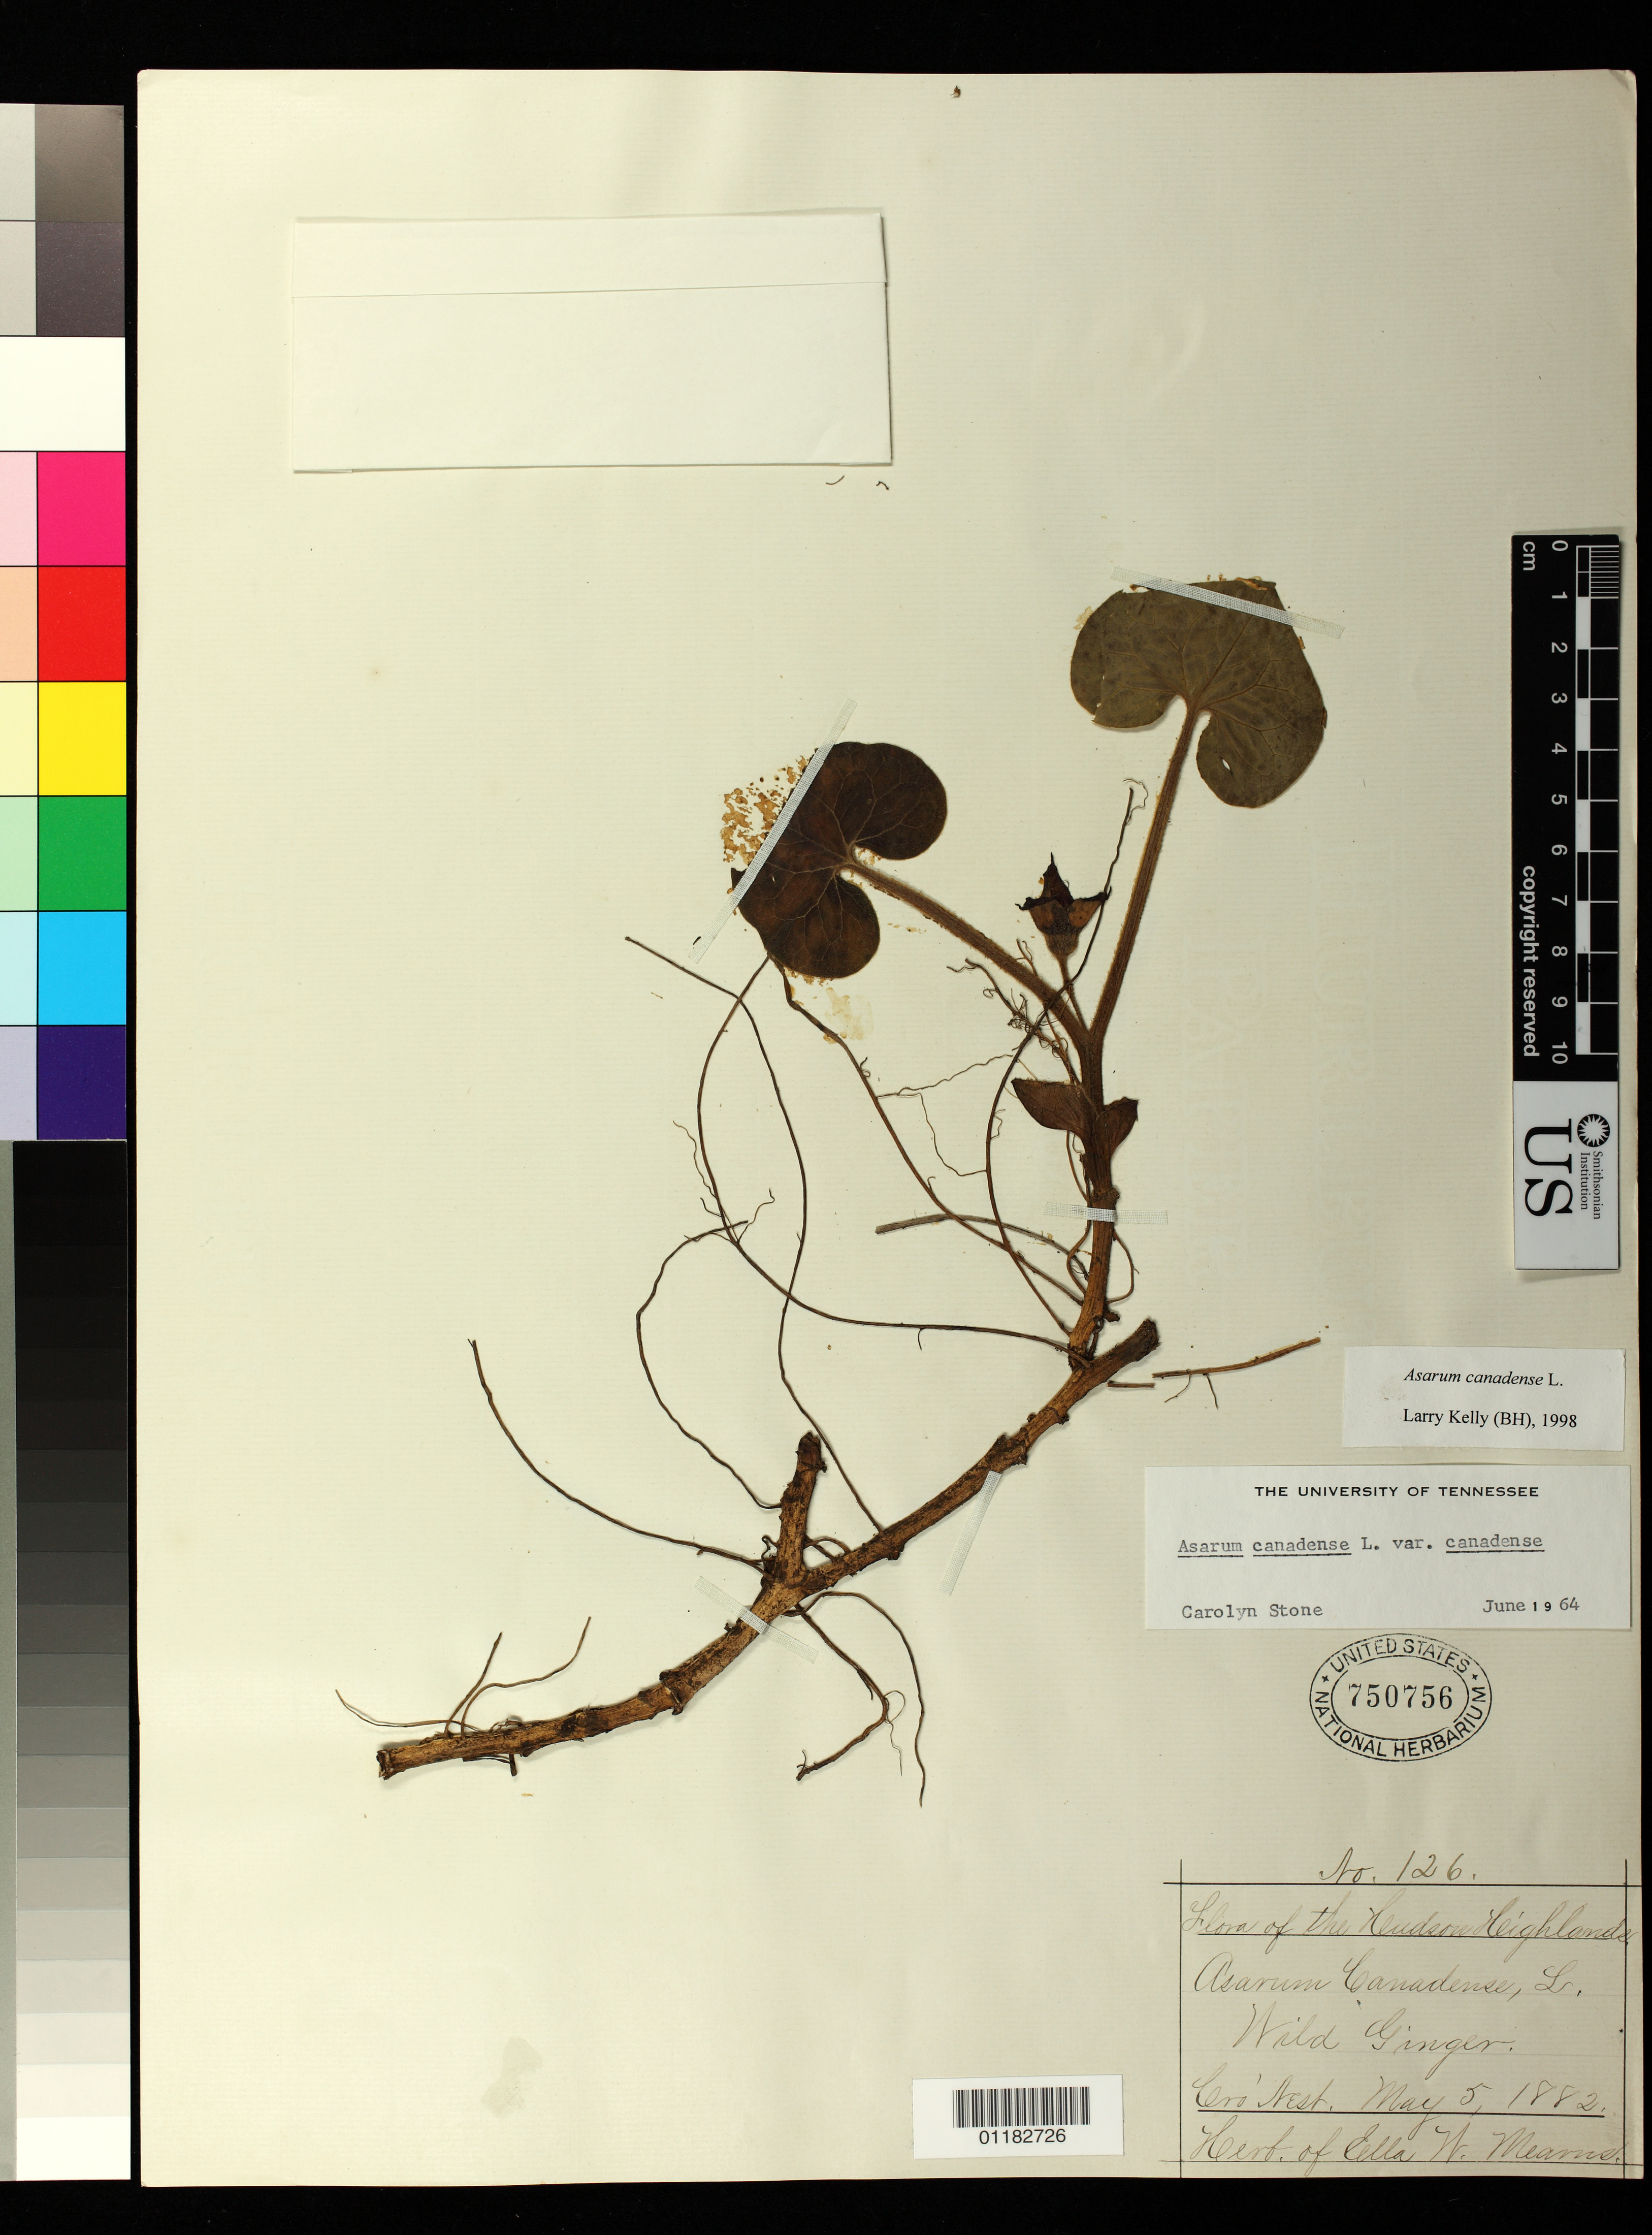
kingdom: Plantae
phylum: Tracheophyta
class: Magnoliopsida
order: Piperales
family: Aristolochiaceae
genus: Asarum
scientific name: Asarum canadense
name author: L.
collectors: E. W. Mearns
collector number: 126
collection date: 1882-05-05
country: United States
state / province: New York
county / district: Orange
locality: Hudson Highlands, Cro' Nest [Crows Nest], Orange County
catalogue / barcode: US 750756